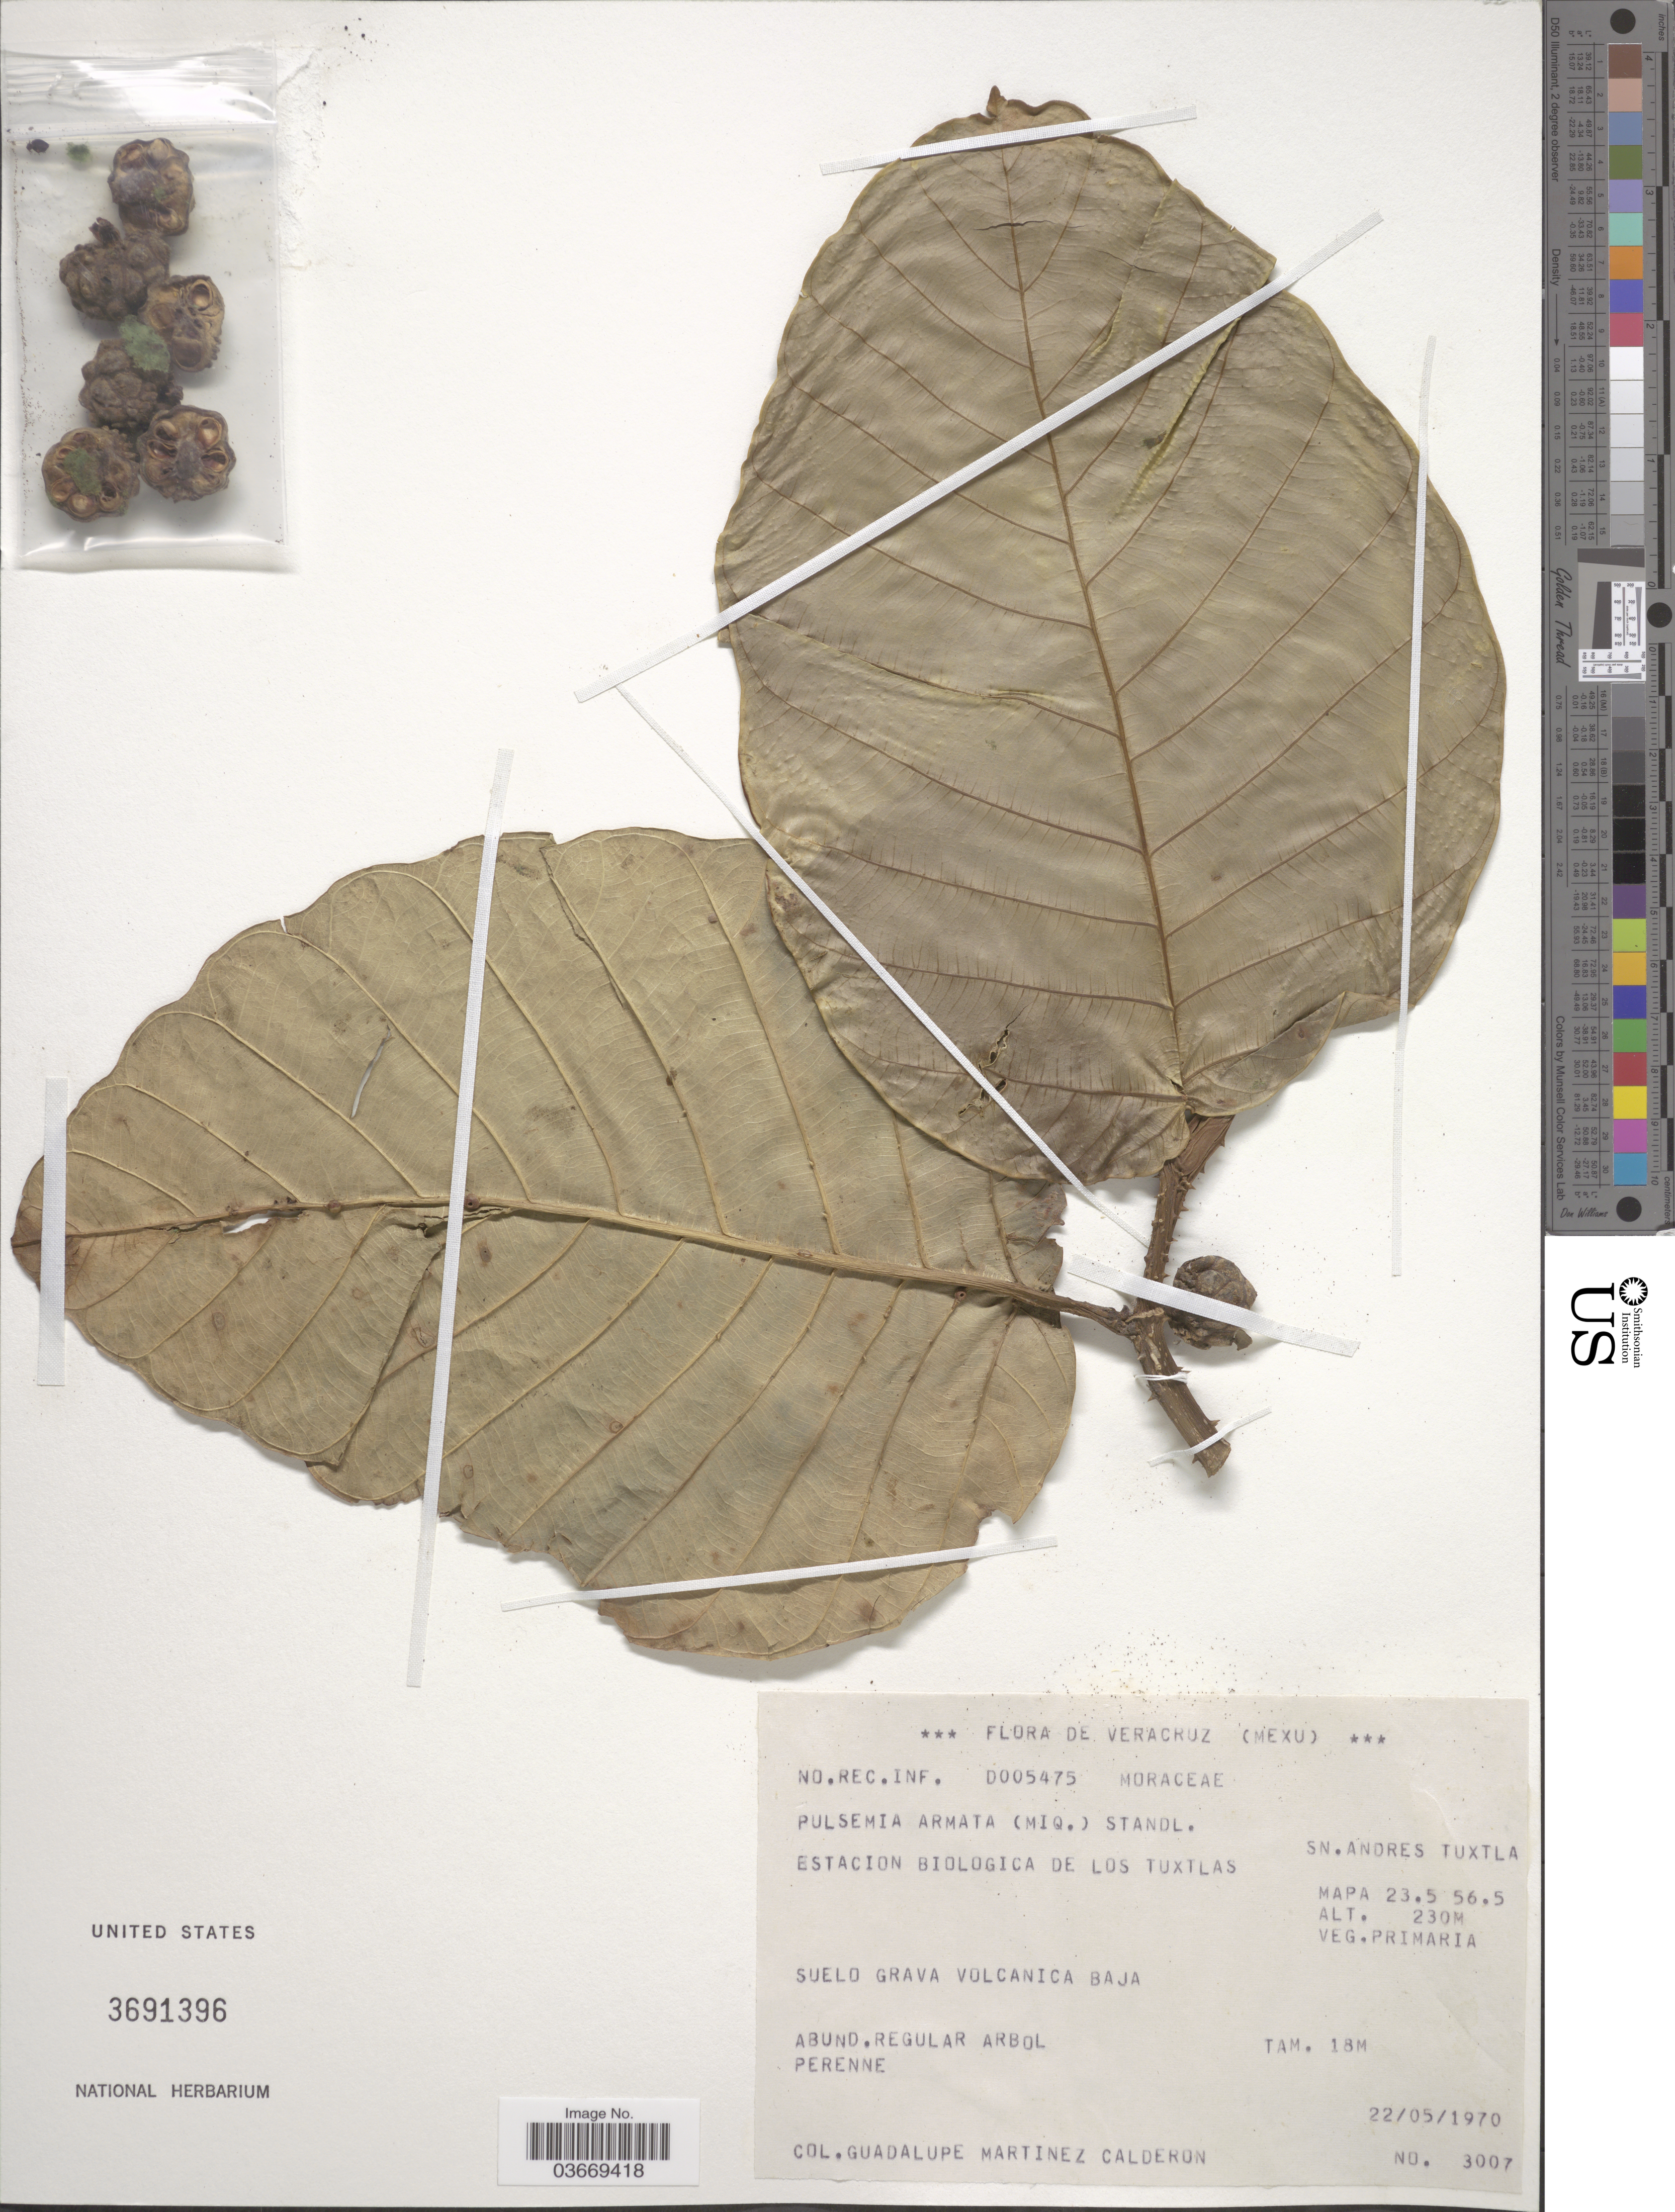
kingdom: Plantae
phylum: Tracheophyta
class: Magnoliopsida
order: Rosales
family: Moraceae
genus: Poulsenia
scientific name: Poulsenia armata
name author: (Miq.) Standl.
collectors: G. Martinez-C.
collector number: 3007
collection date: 1970-05-22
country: Mexico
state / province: Veracruz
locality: Veracruz. Estacion Biologica de Los Tuxtlas, Sn. Andres Tuxtla. Mapa 23.5 56.5.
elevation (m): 230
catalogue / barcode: US 3691396